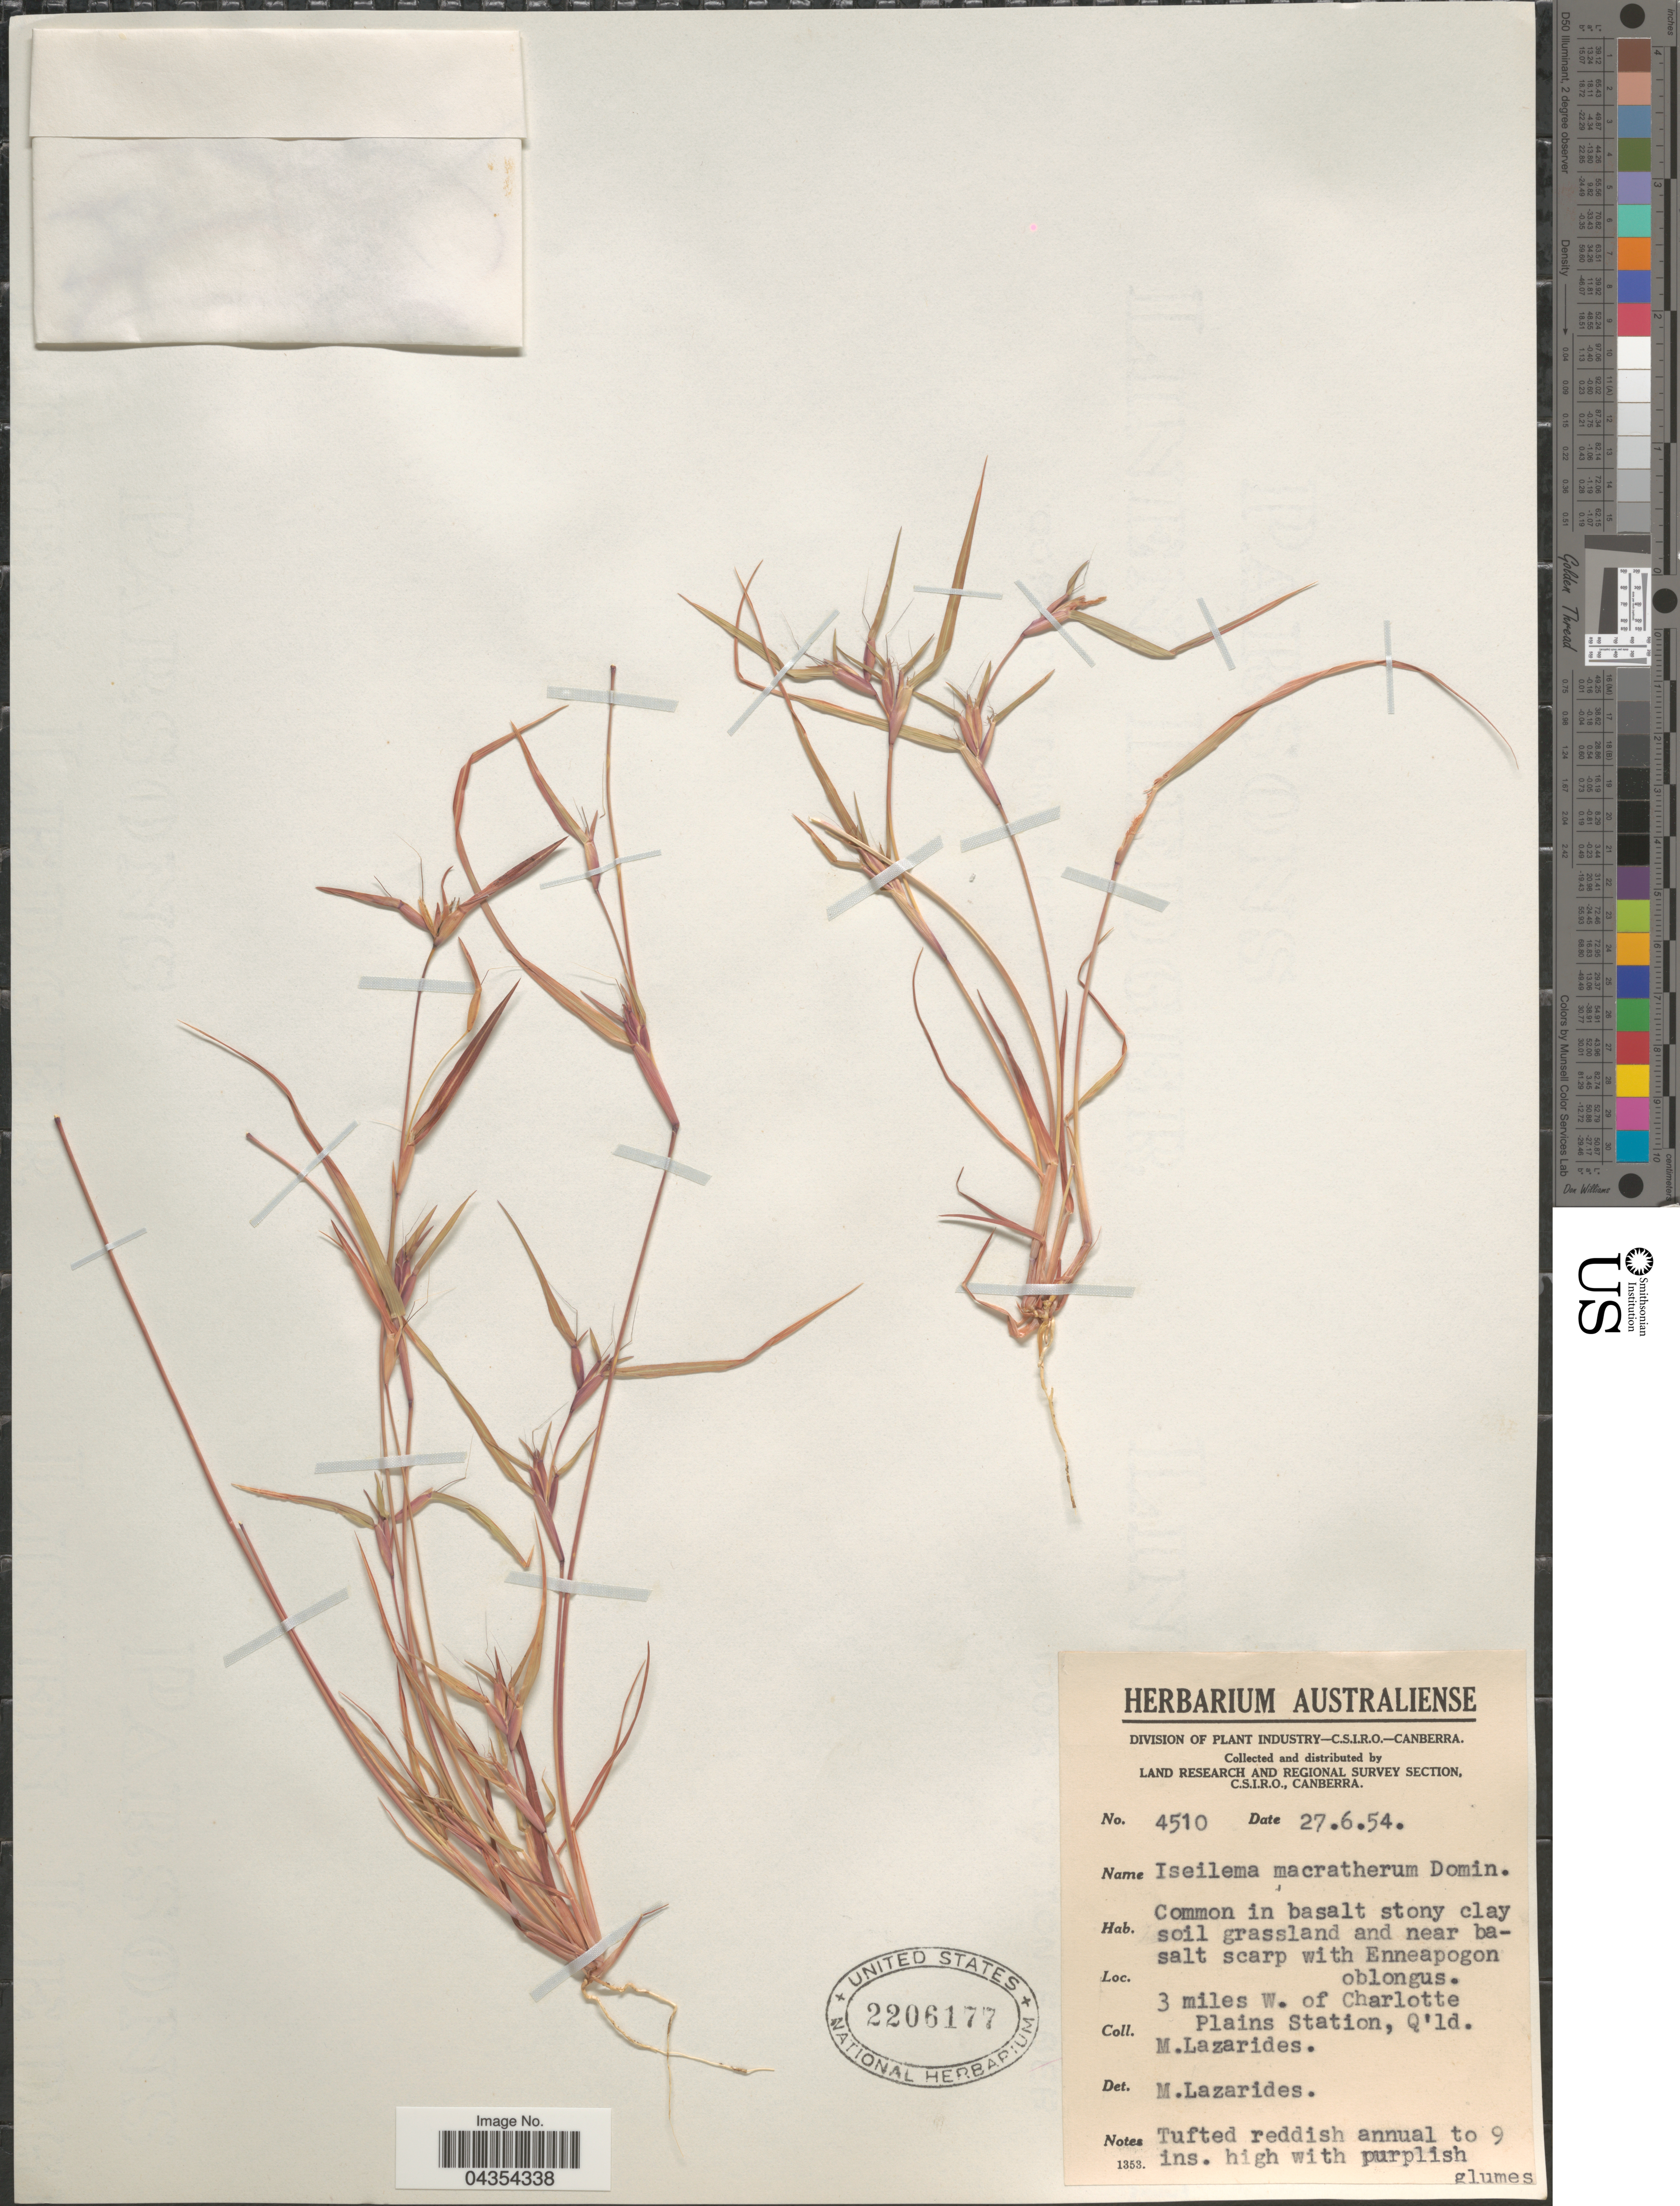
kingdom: Plantae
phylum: Tracheophyta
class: Liliopsida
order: Poales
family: Poaceae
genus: Iseilema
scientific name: Iseilema macratherum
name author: Domin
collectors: M. Lazarides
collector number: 4510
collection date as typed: Transcribed d/m/y: 27/6/54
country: Australia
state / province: Queensland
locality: Land Research and Regional Survey Section. 3 miles W. of Charlotte Plains Station, Q'ld.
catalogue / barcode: US 2206177